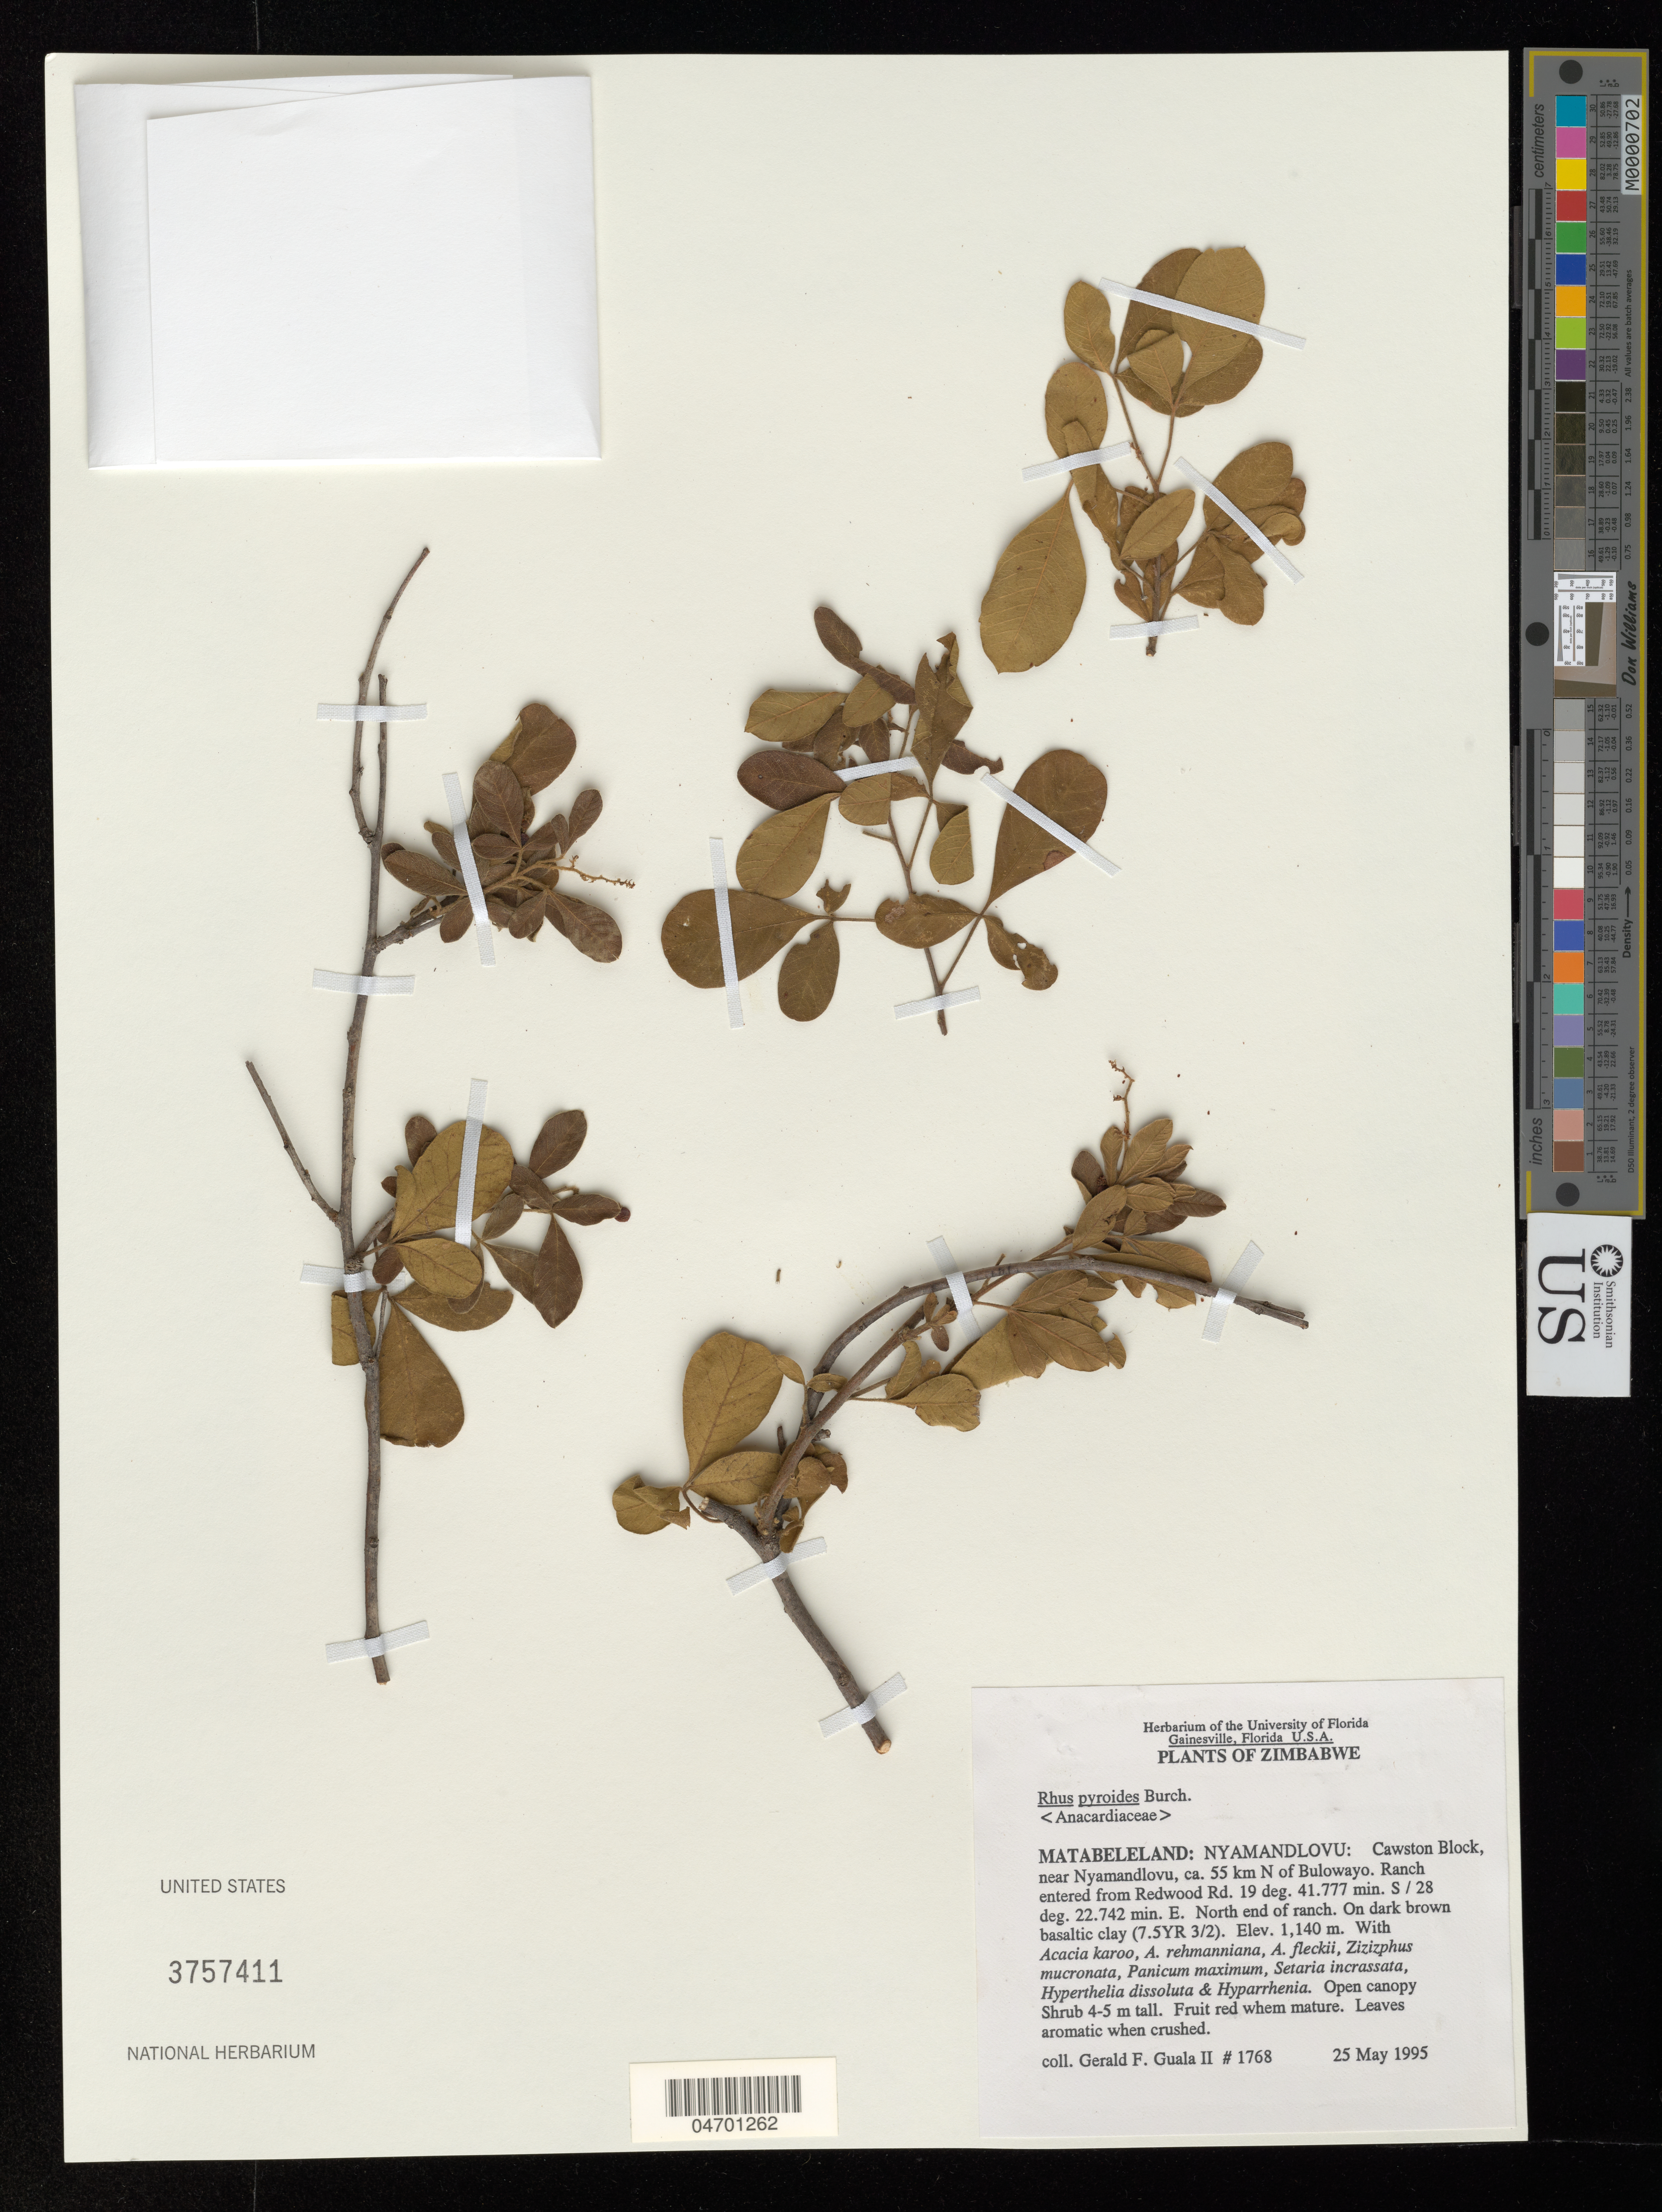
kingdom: Plantae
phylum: Tracheophyta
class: Magnoliopsida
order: Sapindales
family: Anacardiaceae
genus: Rhus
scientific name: Rhus pyroides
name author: Burch.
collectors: G. Guala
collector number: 1768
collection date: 1995-05-25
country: Zimbabwe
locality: Matabeleland: Nyamandlovu: Cawston Block, near Nyamandlovu, ca. 55 km N of Bulowayo. Ranch entered from Redwood Rd. North end of ranch.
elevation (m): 1140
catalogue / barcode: US 3757411